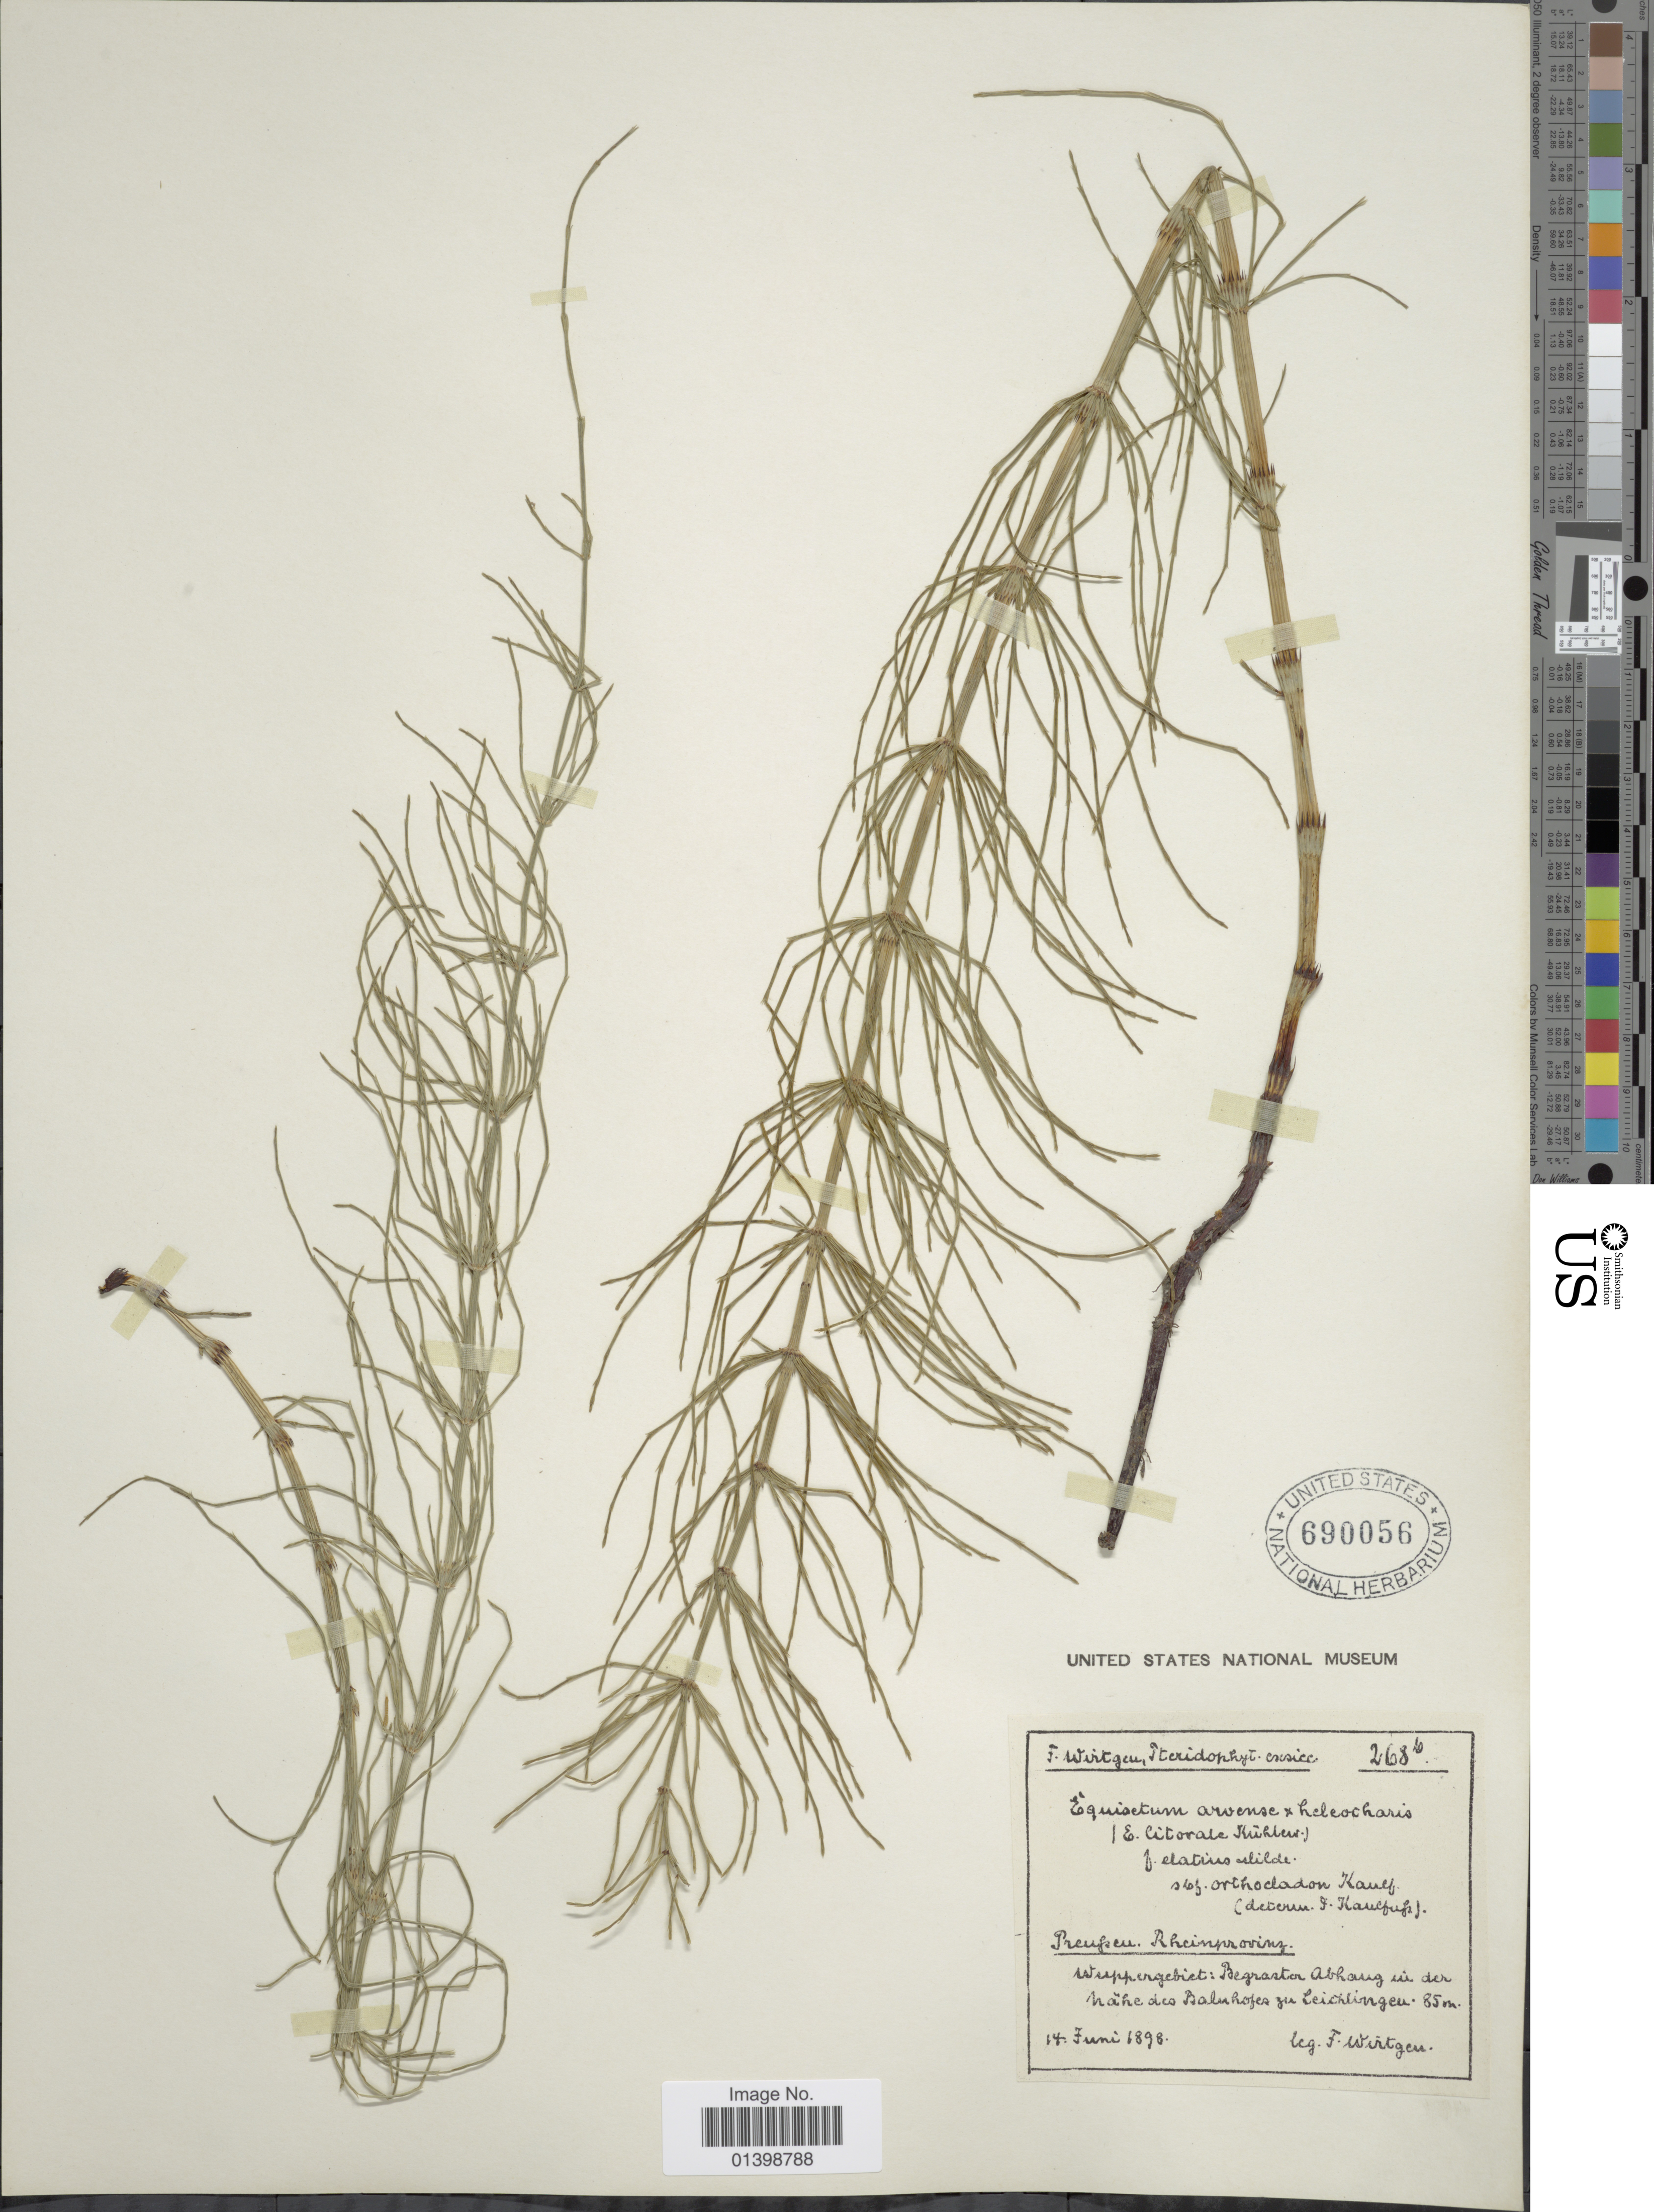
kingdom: Plantae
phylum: Tracheophyta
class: Polypodiopsida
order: Equisetales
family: Equisetaceae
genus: Equisetum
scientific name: Equisetum x litorale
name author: Kuhlw.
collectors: F. Wirtgen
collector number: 268b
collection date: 1898-06-14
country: Germany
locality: Preufsen Rheinprovinz. Wuppergebiet: bergraston Abhang in den Nähe des Balhofes zen Leichlingen [interpreted]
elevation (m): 85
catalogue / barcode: US 690056